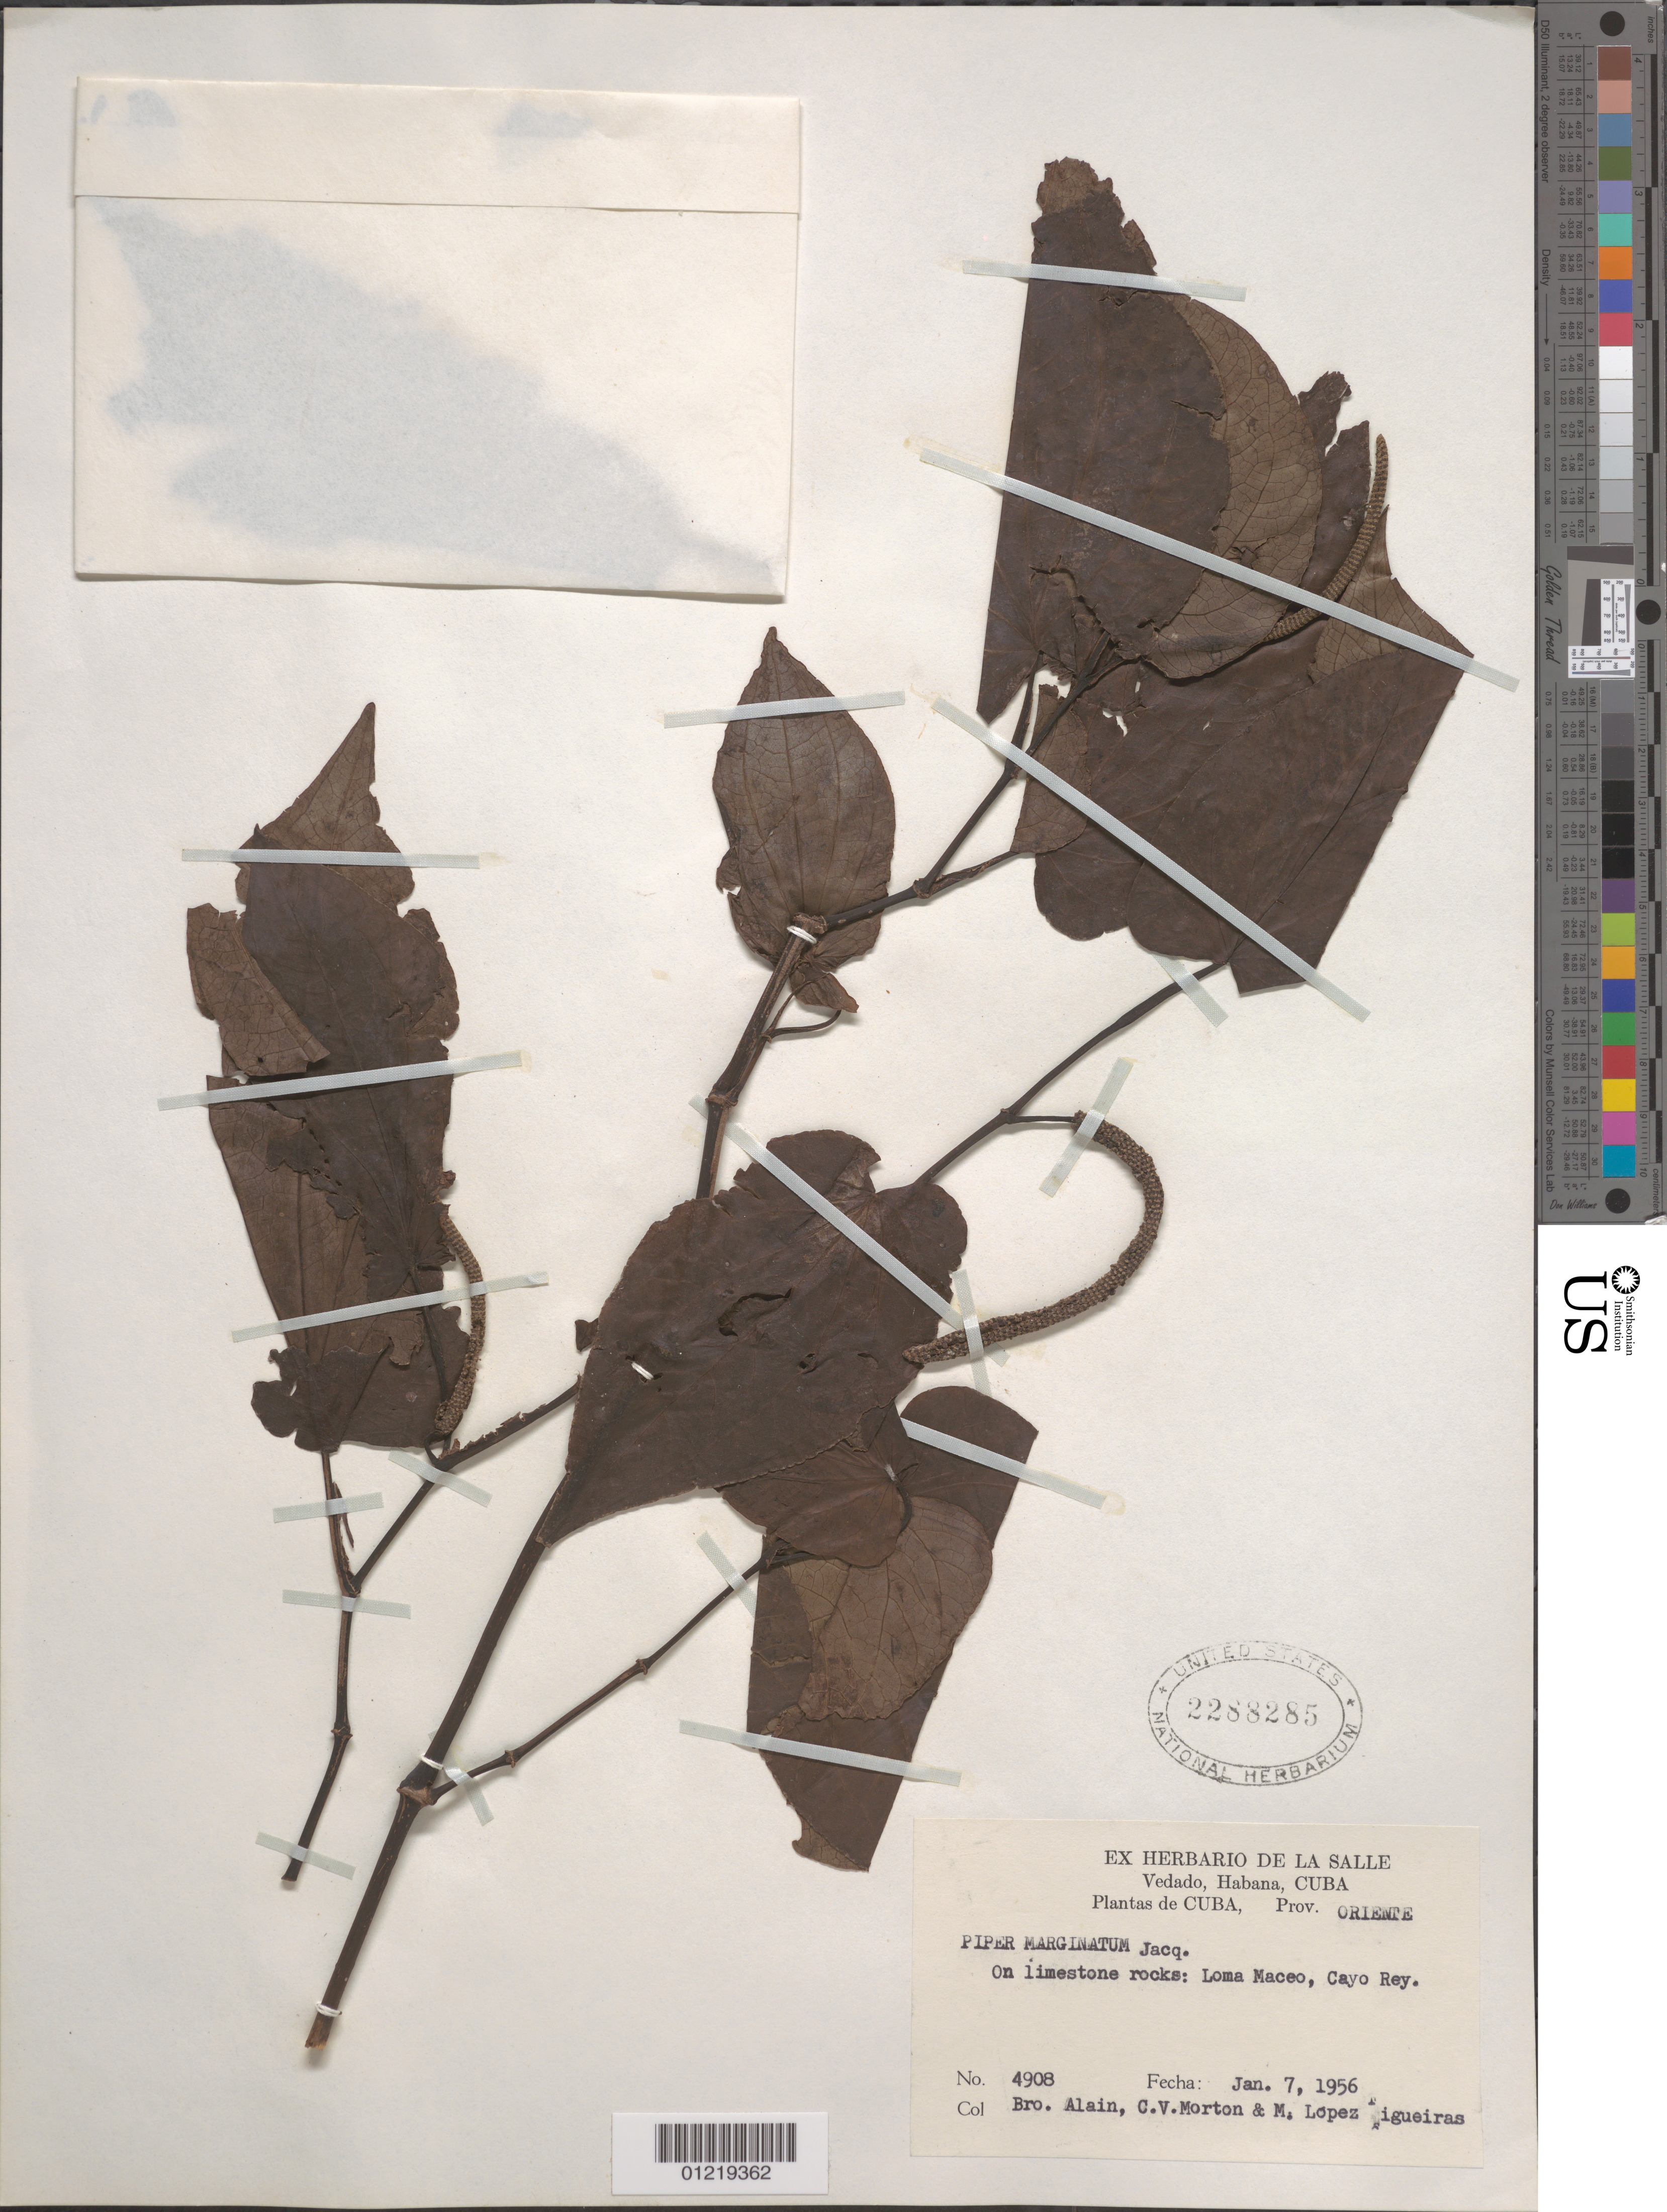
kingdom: Plantae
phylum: Tracheophyta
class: Magnoliopsida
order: Piperales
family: Piperaceae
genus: Piper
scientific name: Piper marginatum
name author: Jacq.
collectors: A. H. Liogier, C. V. Morton & M. López Figueiras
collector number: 4908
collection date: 1956-01-07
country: Cuba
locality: Prov. Oriente. Loma Maceo, Cayo Rey.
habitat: On limestone rocks.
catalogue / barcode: US 2288285